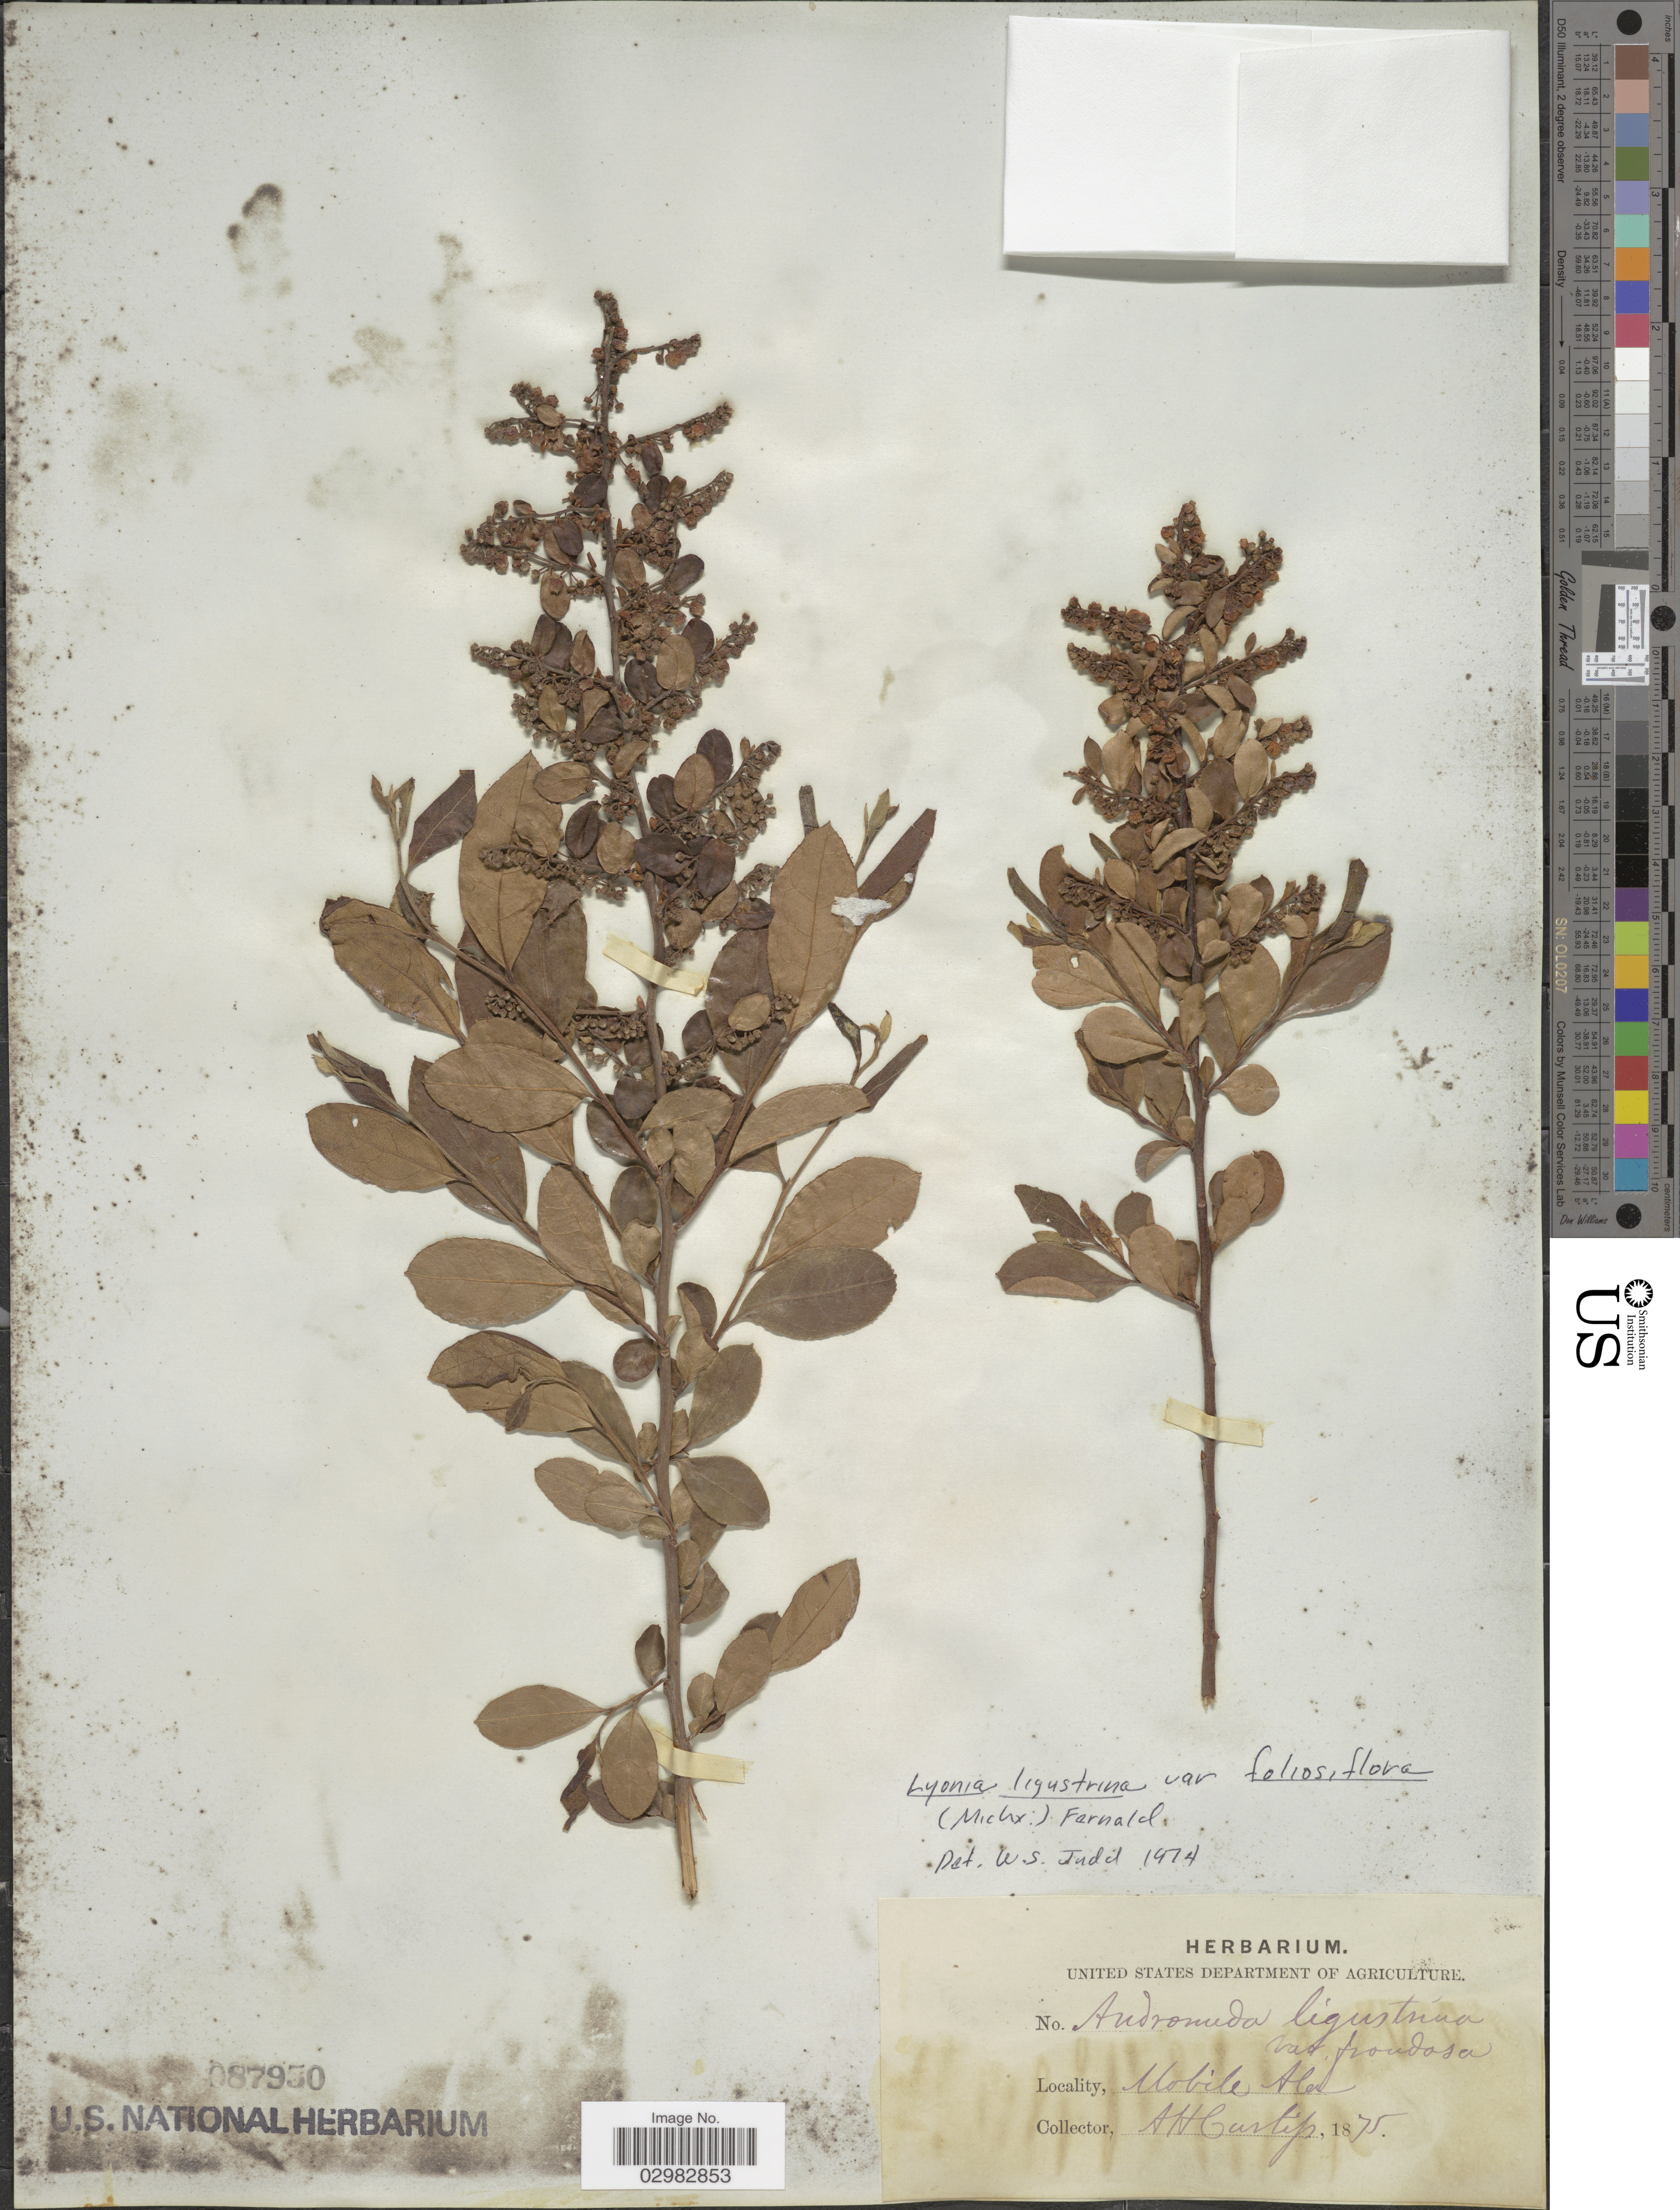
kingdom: Plantae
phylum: Tracheophyta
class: Magnoliopsida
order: Ericales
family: Ericaceae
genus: Lyonia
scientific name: Lyonia ligustrina var. foliosiflora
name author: (Michx.) Fernald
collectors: A. H. Curtiss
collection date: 1875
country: United States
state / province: Alabama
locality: Mobile.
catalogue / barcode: US 87950